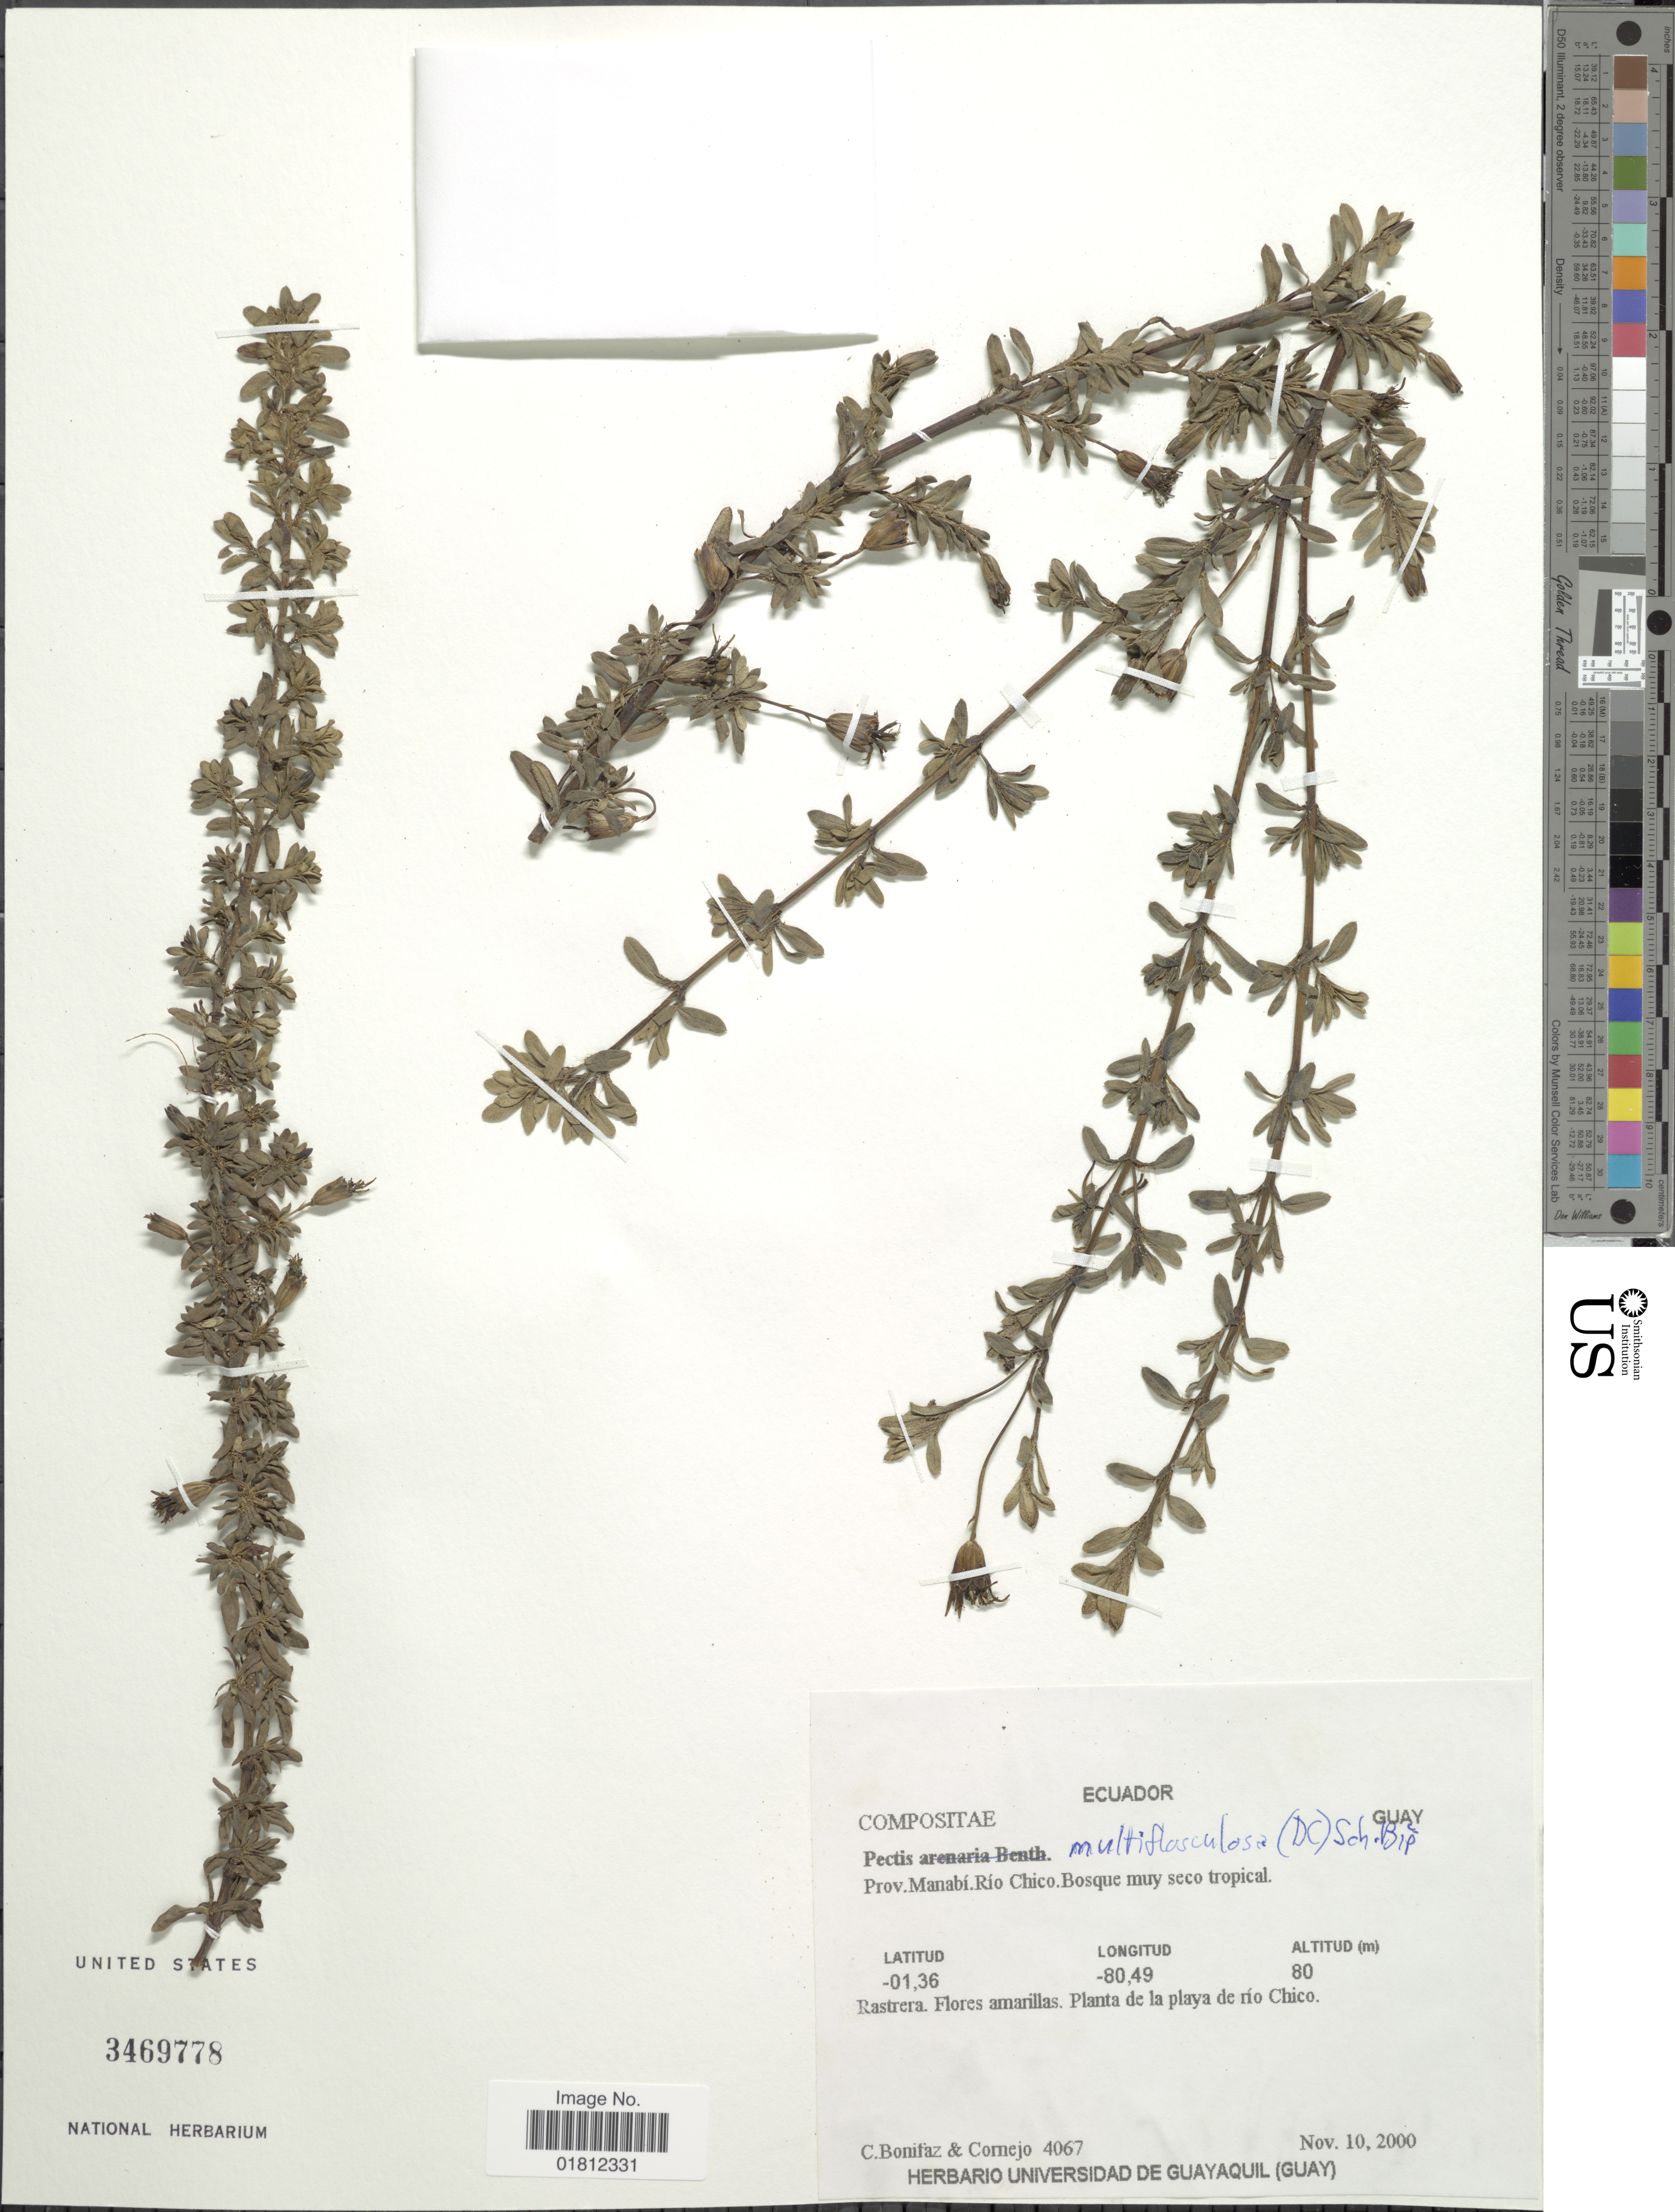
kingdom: Plantae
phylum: Tracheophyta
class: Magnoliopsida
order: Asterales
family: Asteraceae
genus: Pectis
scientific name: Pectis multiflosculosa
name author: (DC.) Sch. Bip.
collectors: C. Bonifaz & Cornejo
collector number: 4067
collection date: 2000-11-10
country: Ecuador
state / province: Manabí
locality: Prov. Manabi. Rio Chico.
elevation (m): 80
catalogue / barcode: US 3469778